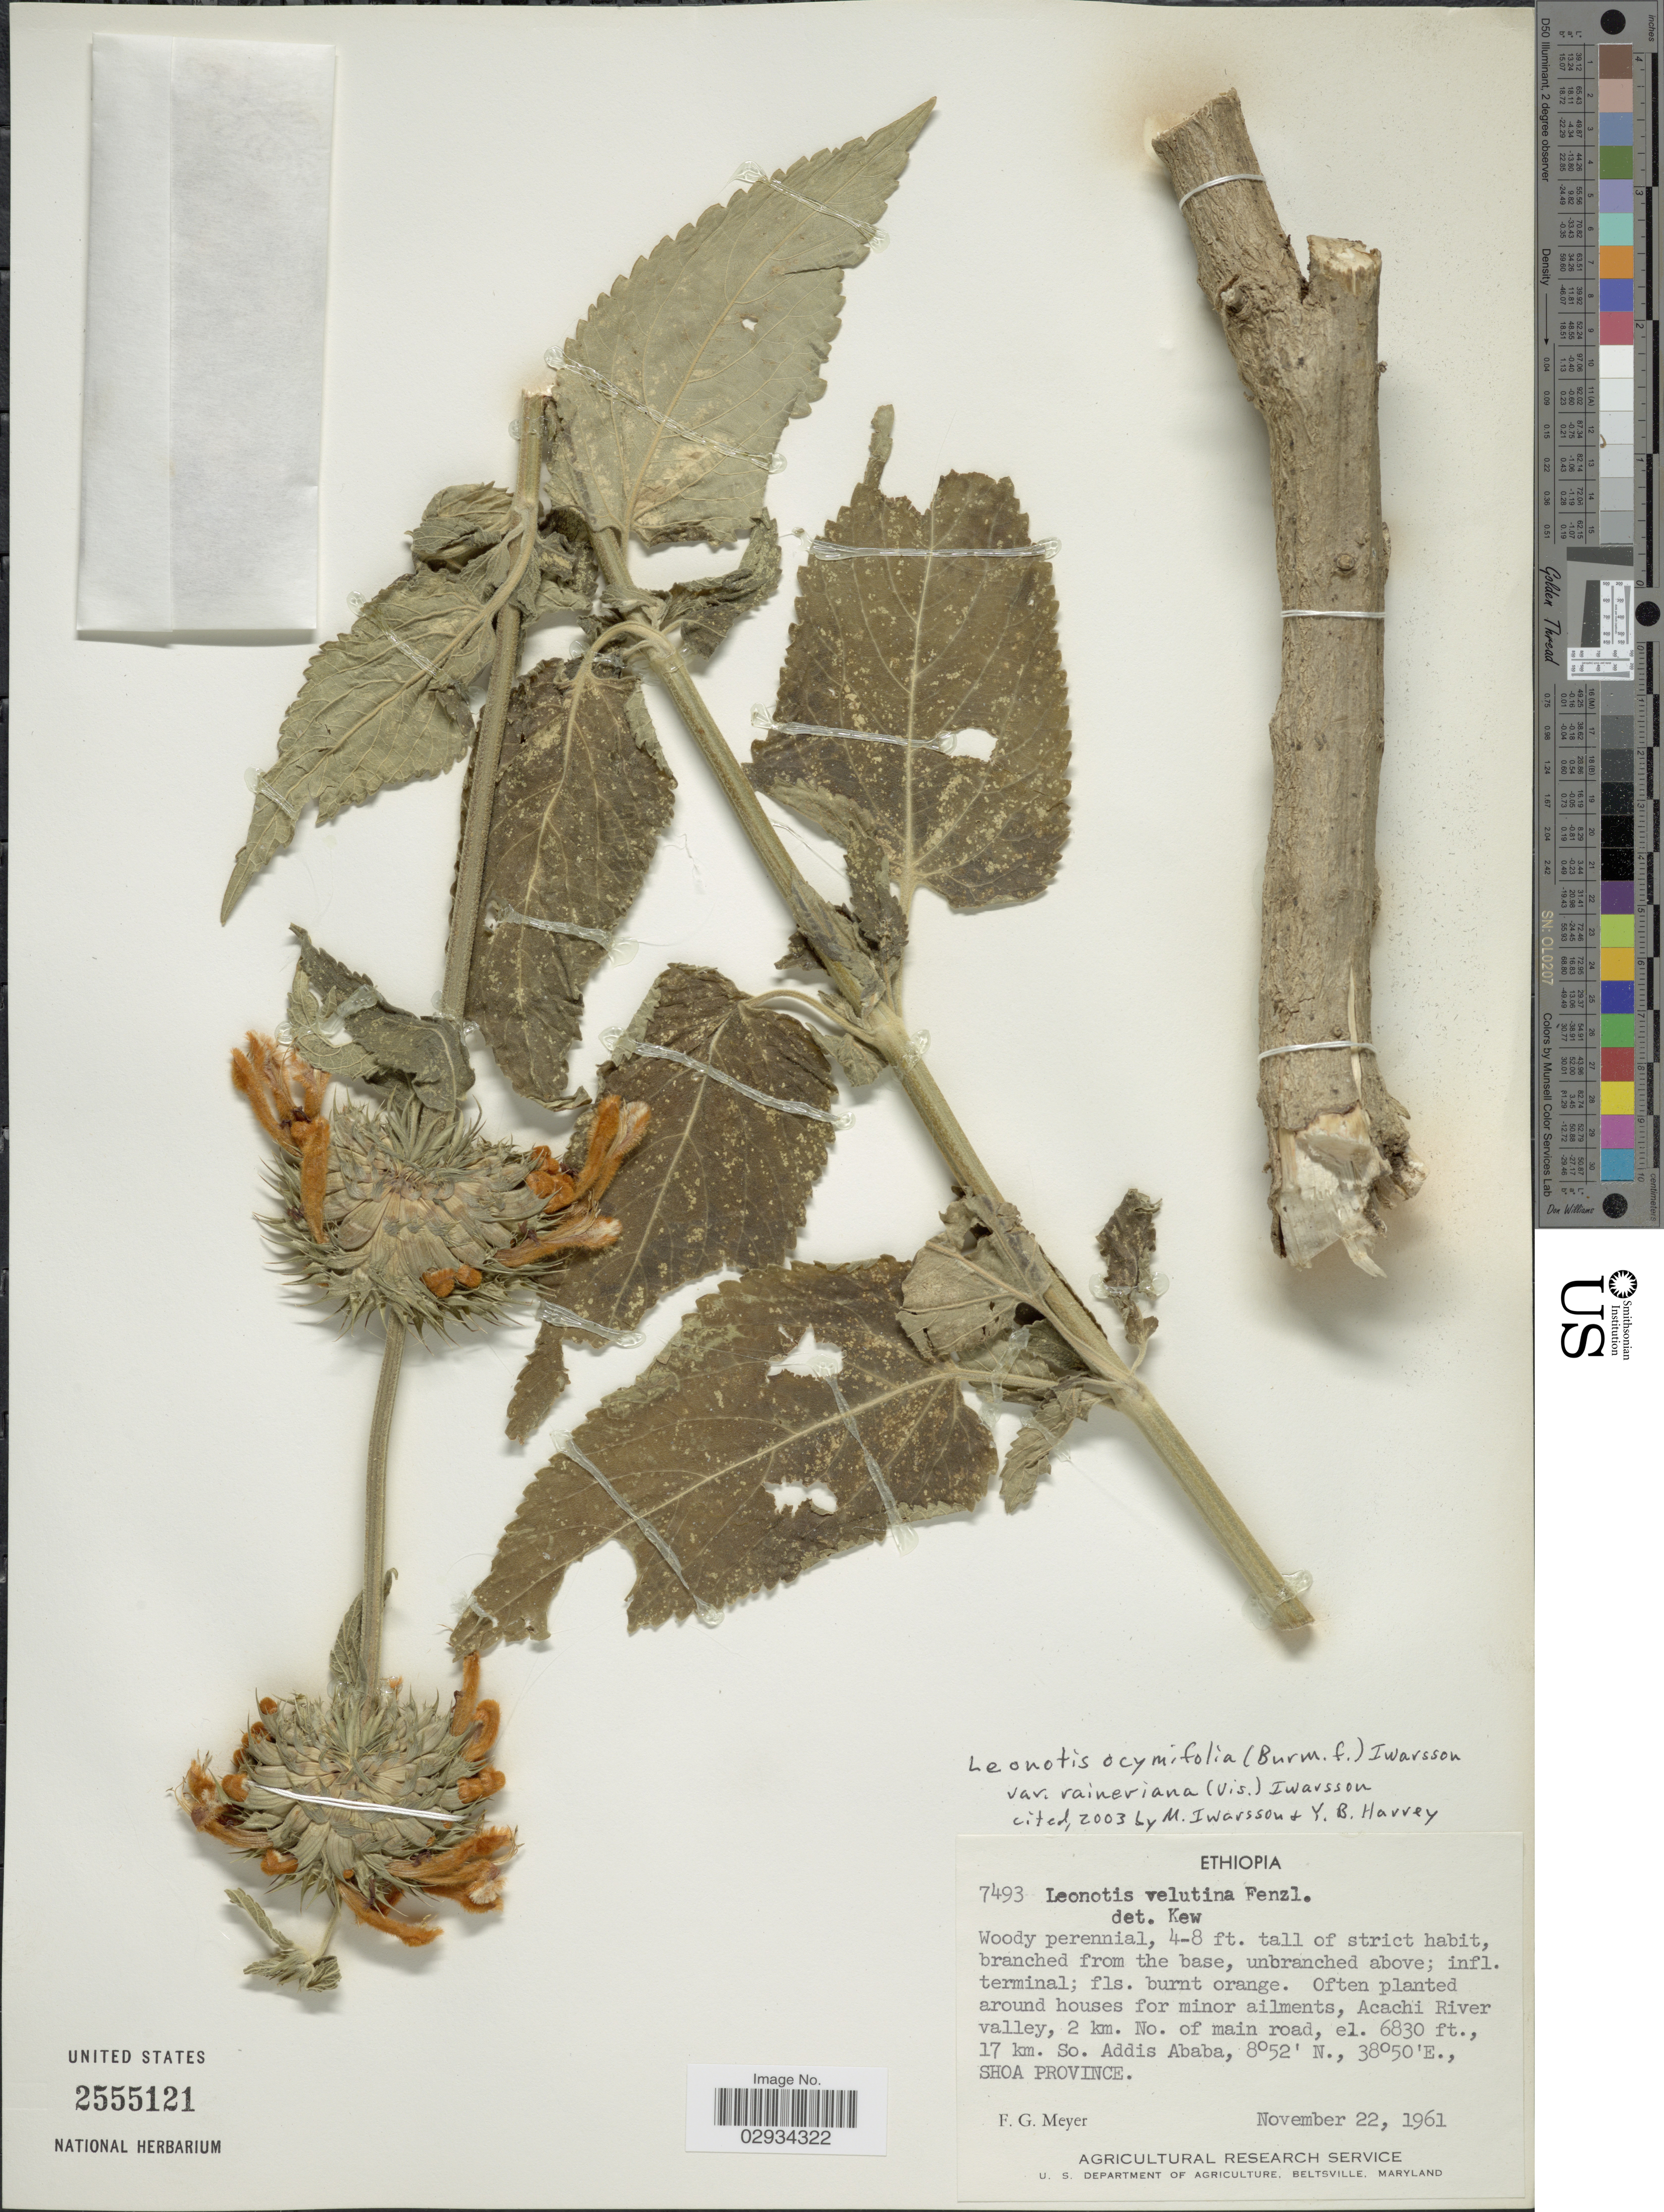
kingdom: Plantae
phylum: Tracheophyta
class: Magnoliopsida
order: Lamiales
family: Lamiaceae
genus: Leonotis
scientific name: Leonotis ocymifolia var. raineriana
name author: Iwarsson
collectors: F. G. Meyer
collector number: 7493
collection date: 1961-11-22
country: Ethiopia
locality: Often planted around houses for minor ailments, Acachi River valley, 2 km. No. of main road, 17 km. So. Addis Ababa, Shoa Province.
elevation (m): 2082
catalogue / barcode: US 2555121